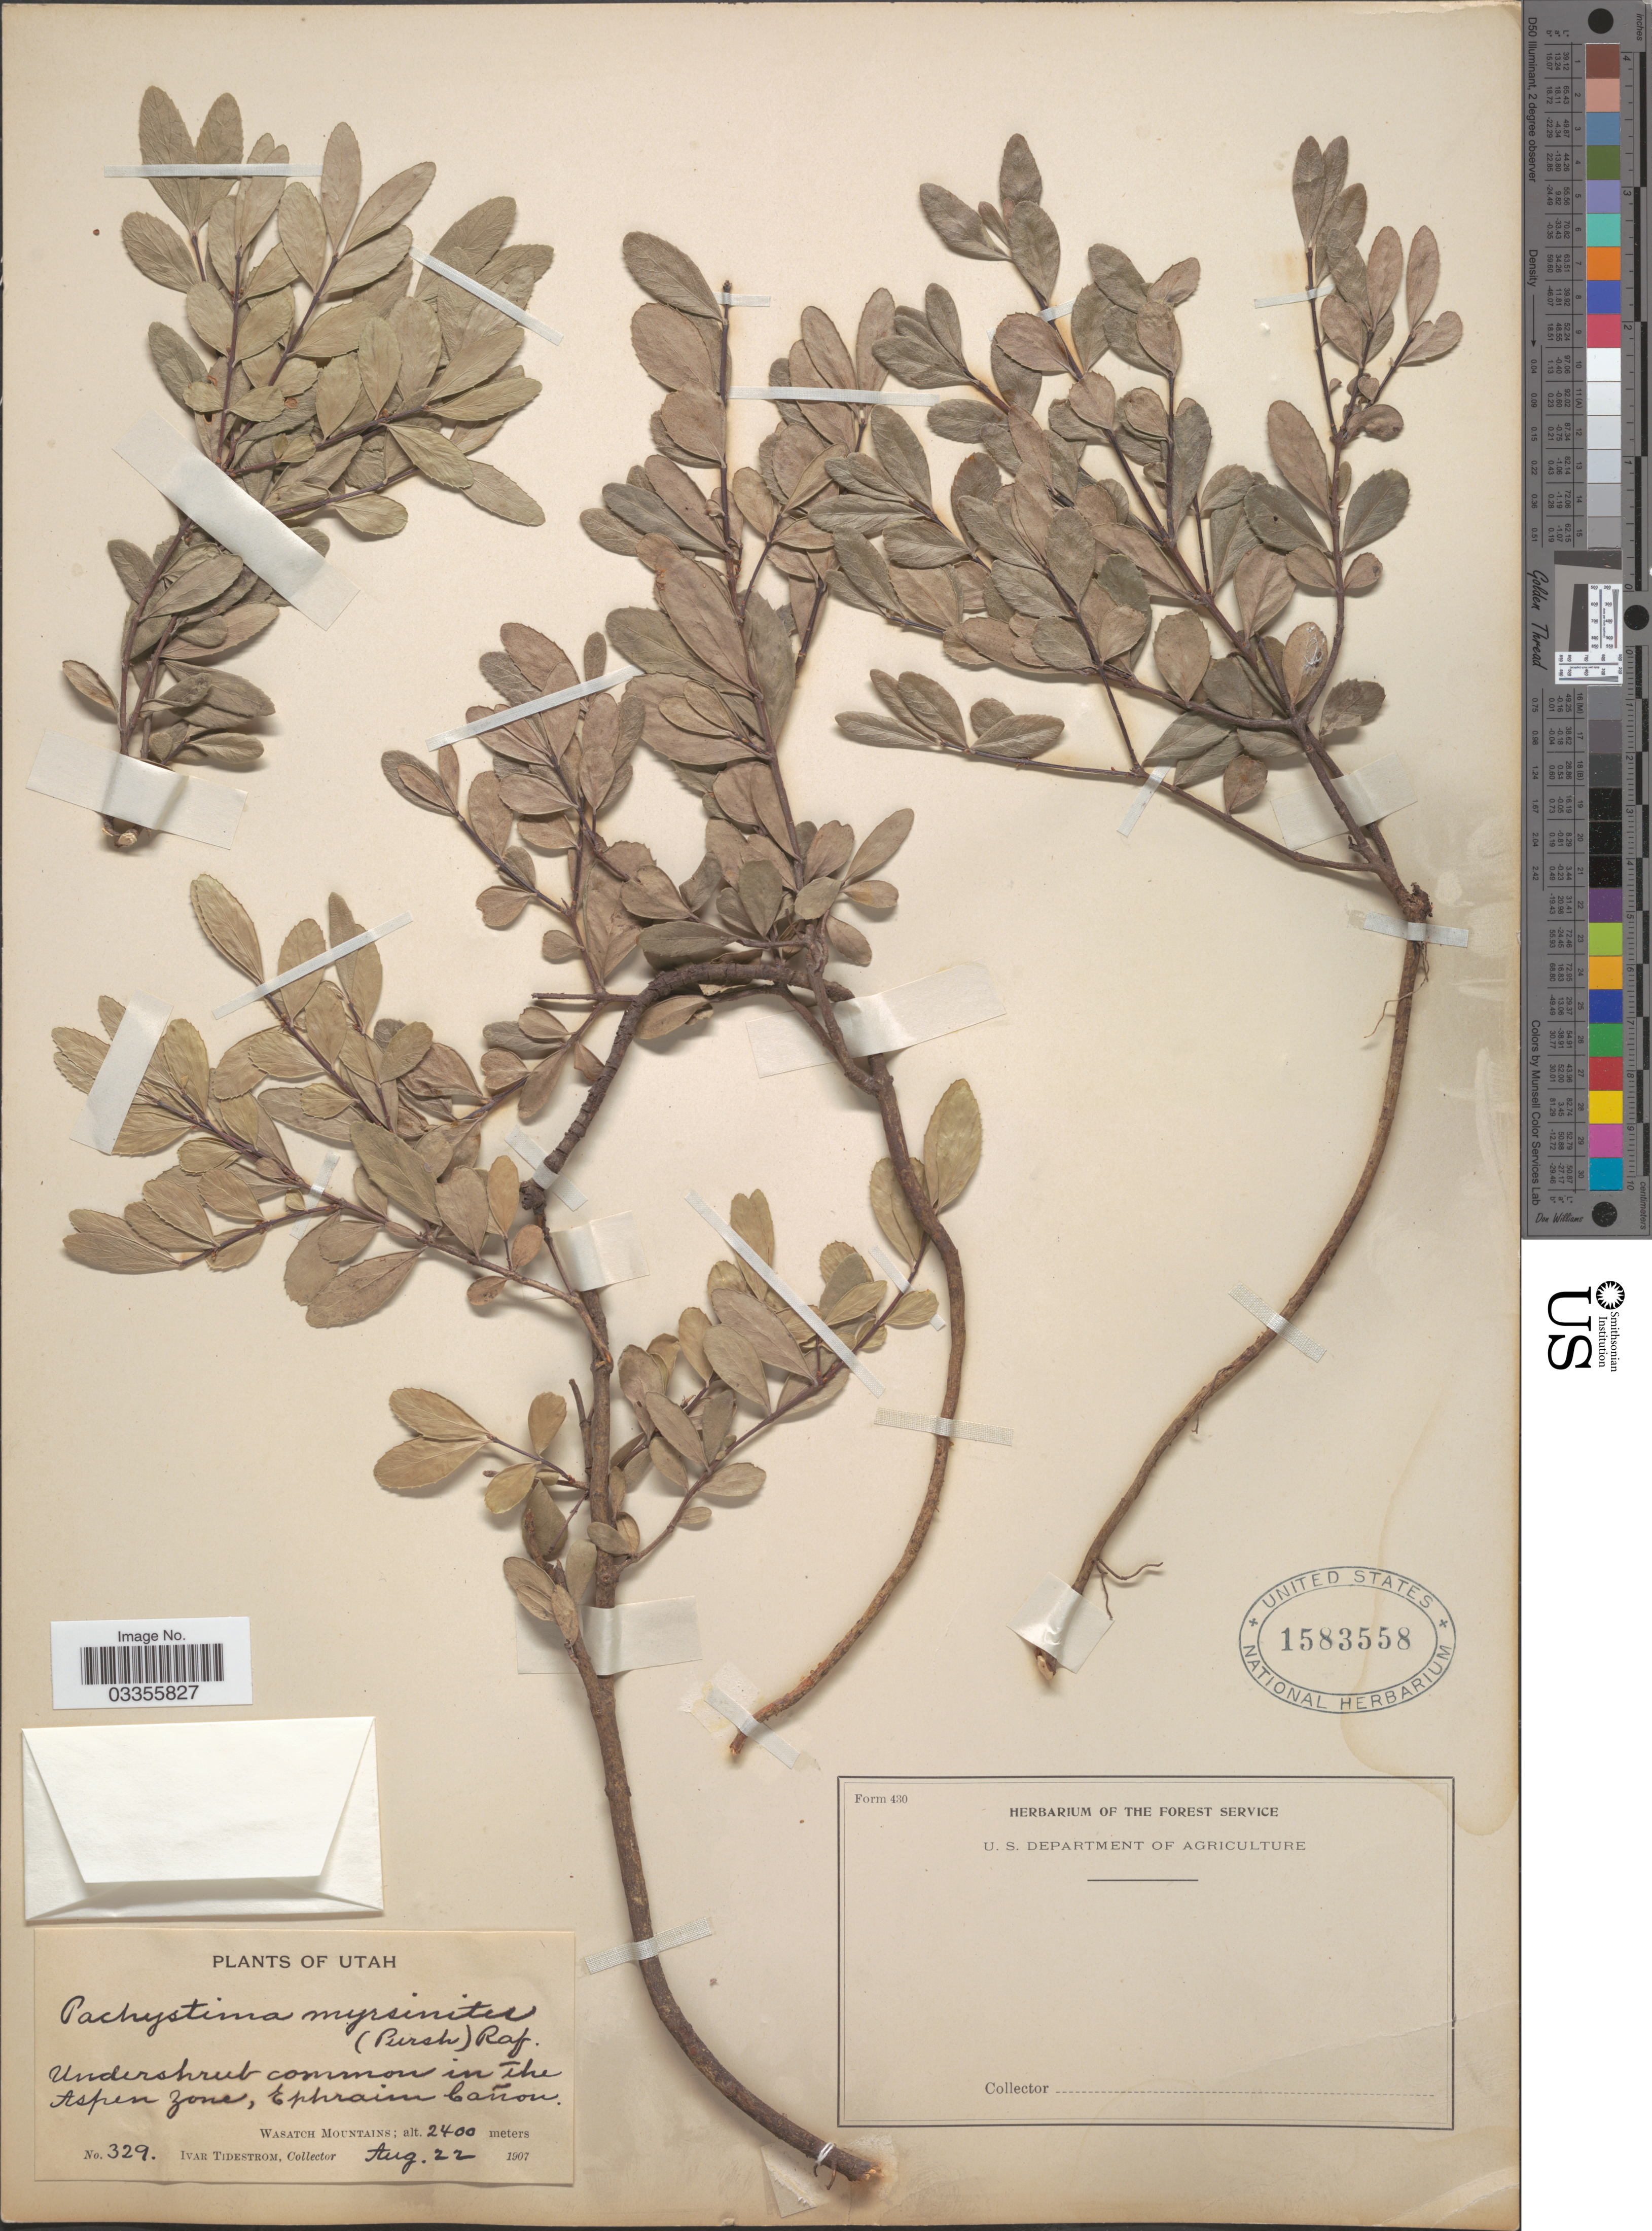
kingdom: Plantae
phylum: Tracheophyta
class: Magnoliopsida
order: Celastrales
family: Celastraceae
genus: Paxistima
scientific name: Paxistima myrsinites subsp. myrsinites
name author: (Pursh) Raf.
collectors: I. F. Tidestrom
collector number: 329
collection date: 1907-08-22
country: United States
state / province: Utah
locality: Undershrub common in the Aspen zone, Ephraim Cañon. Wasatch Mountains.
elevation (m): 2400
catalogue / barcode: US 1583558